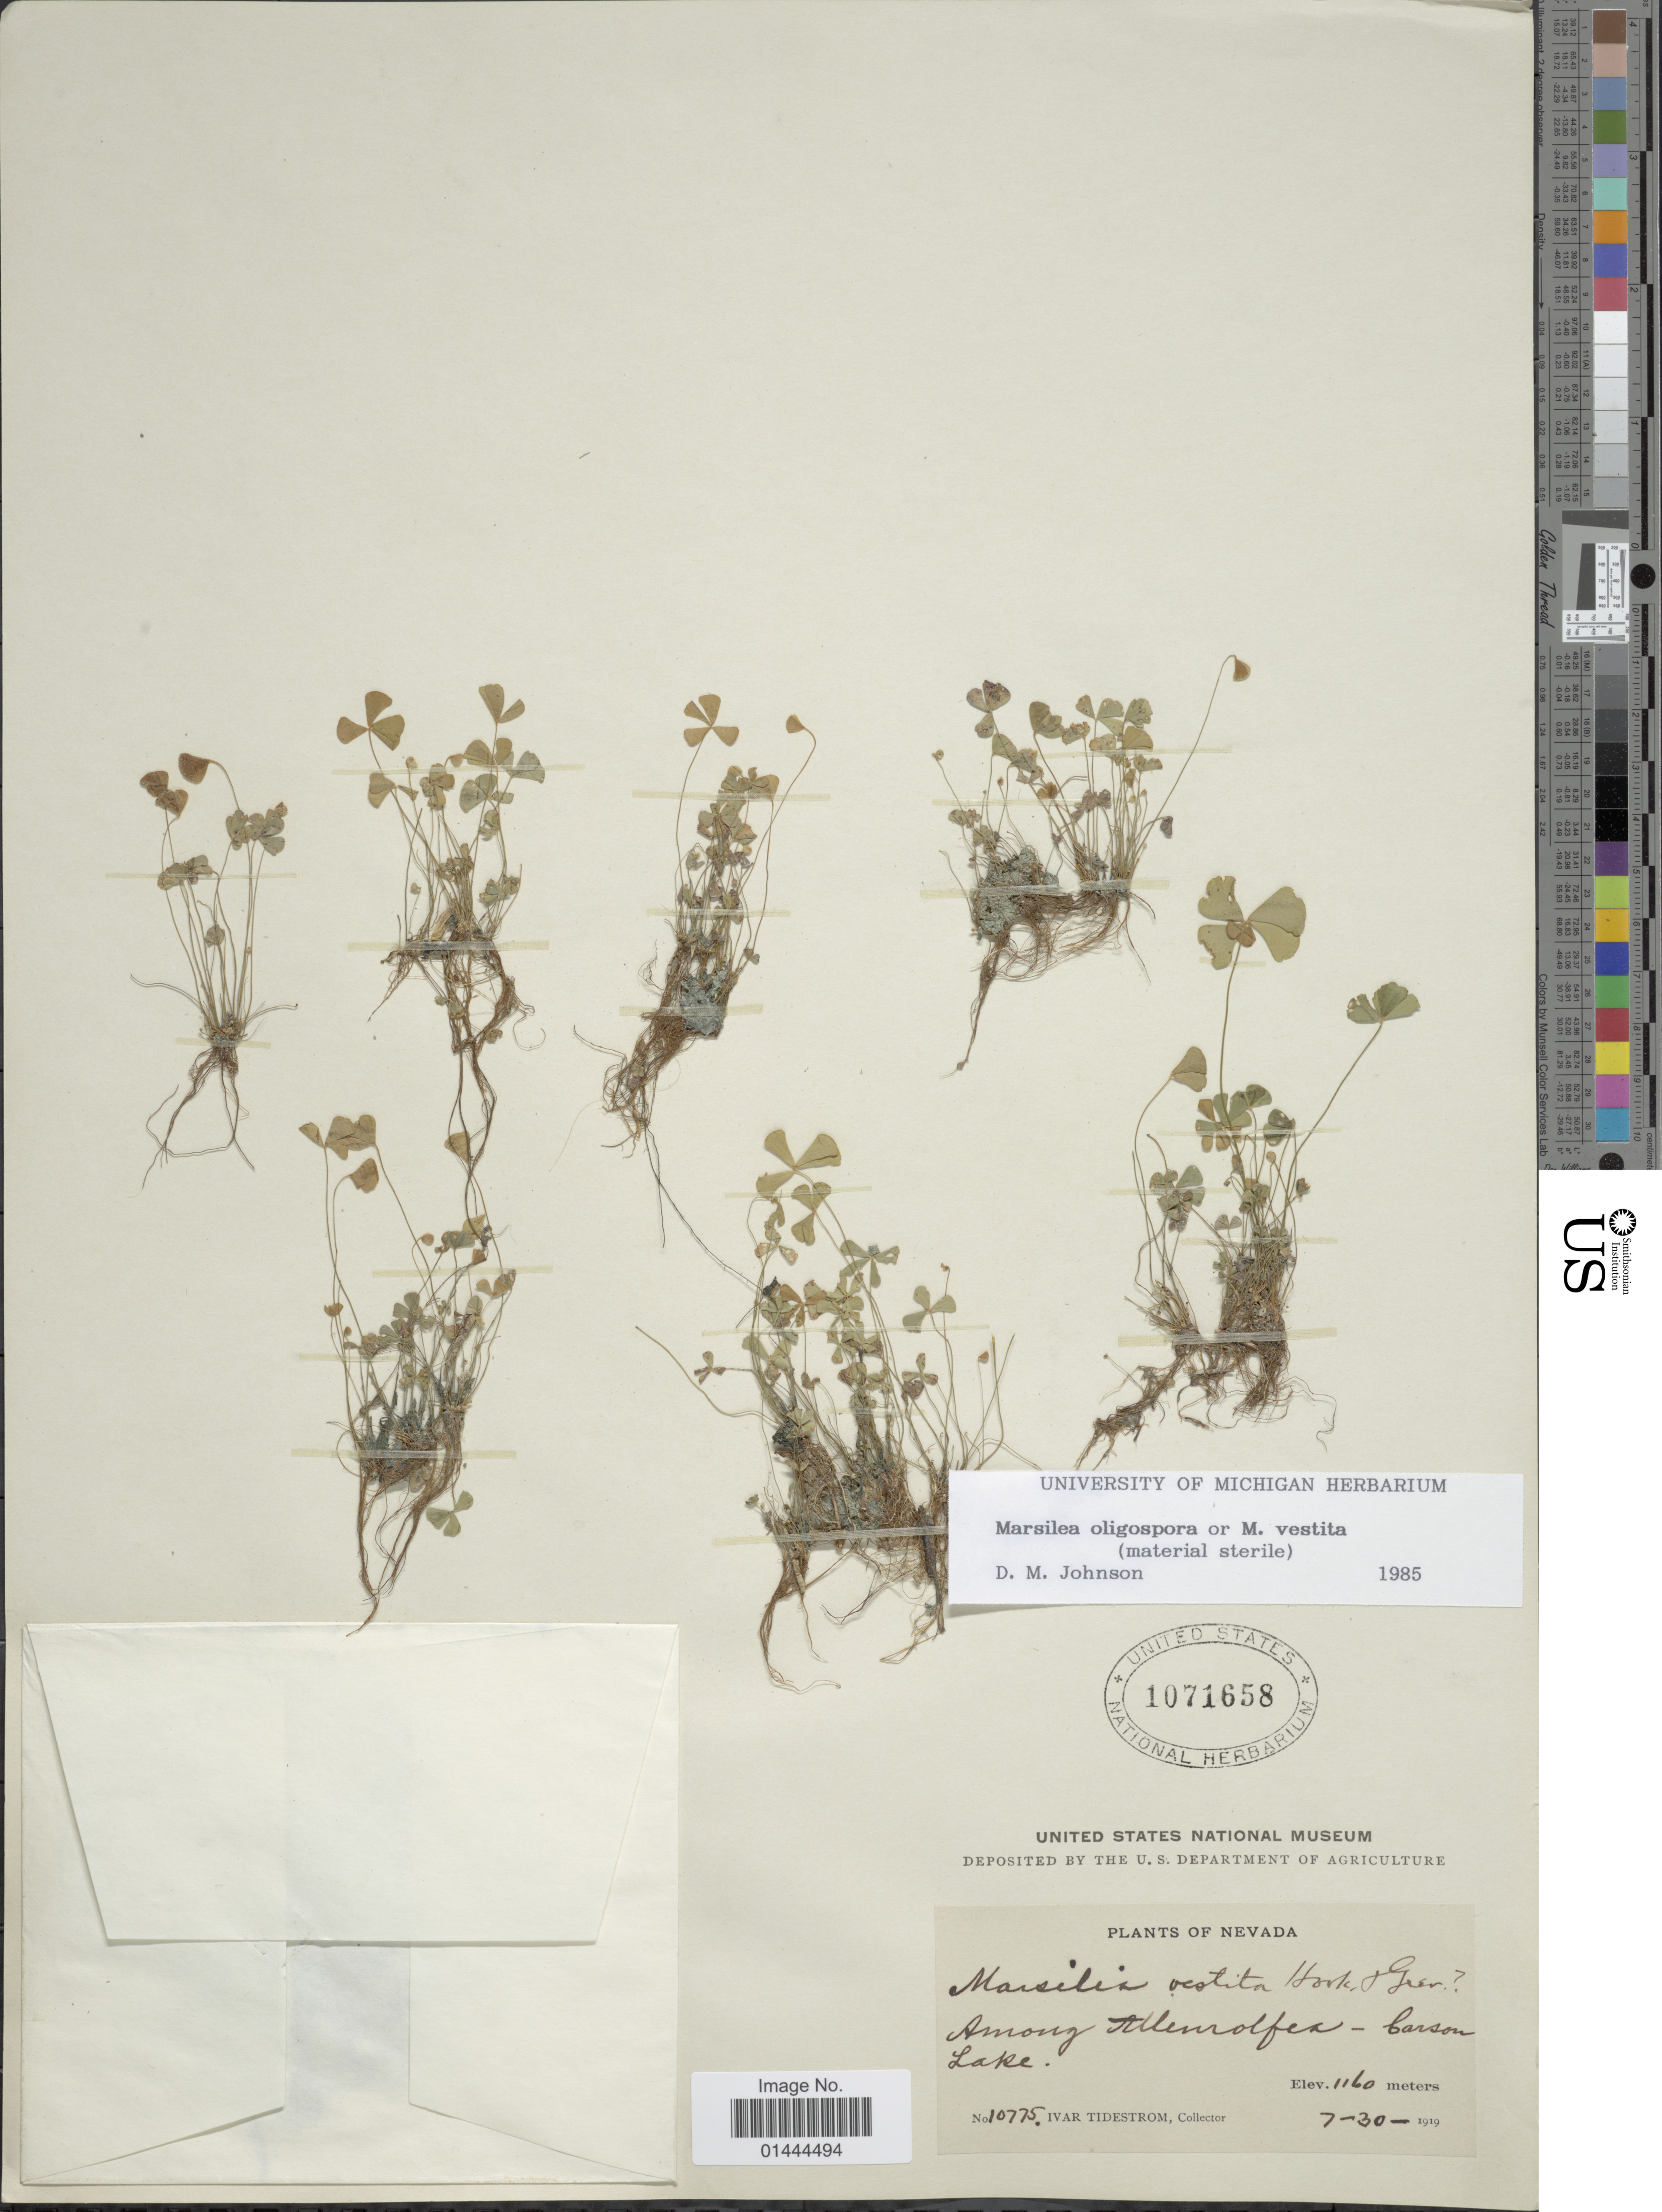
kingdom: Plantae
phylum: Tracheophyta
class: Polypodiopsida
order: Salviniales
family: Marsileaceae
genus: Marsilea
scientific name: Marsilea vestita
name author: Hook. & Grev.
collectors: I. F. Tidestrom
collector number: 10775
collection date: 1919-07-30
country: United States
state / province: Nevada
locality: Among Allenrolfea, Carson Lake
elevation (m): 1160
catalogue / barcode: US 1071658